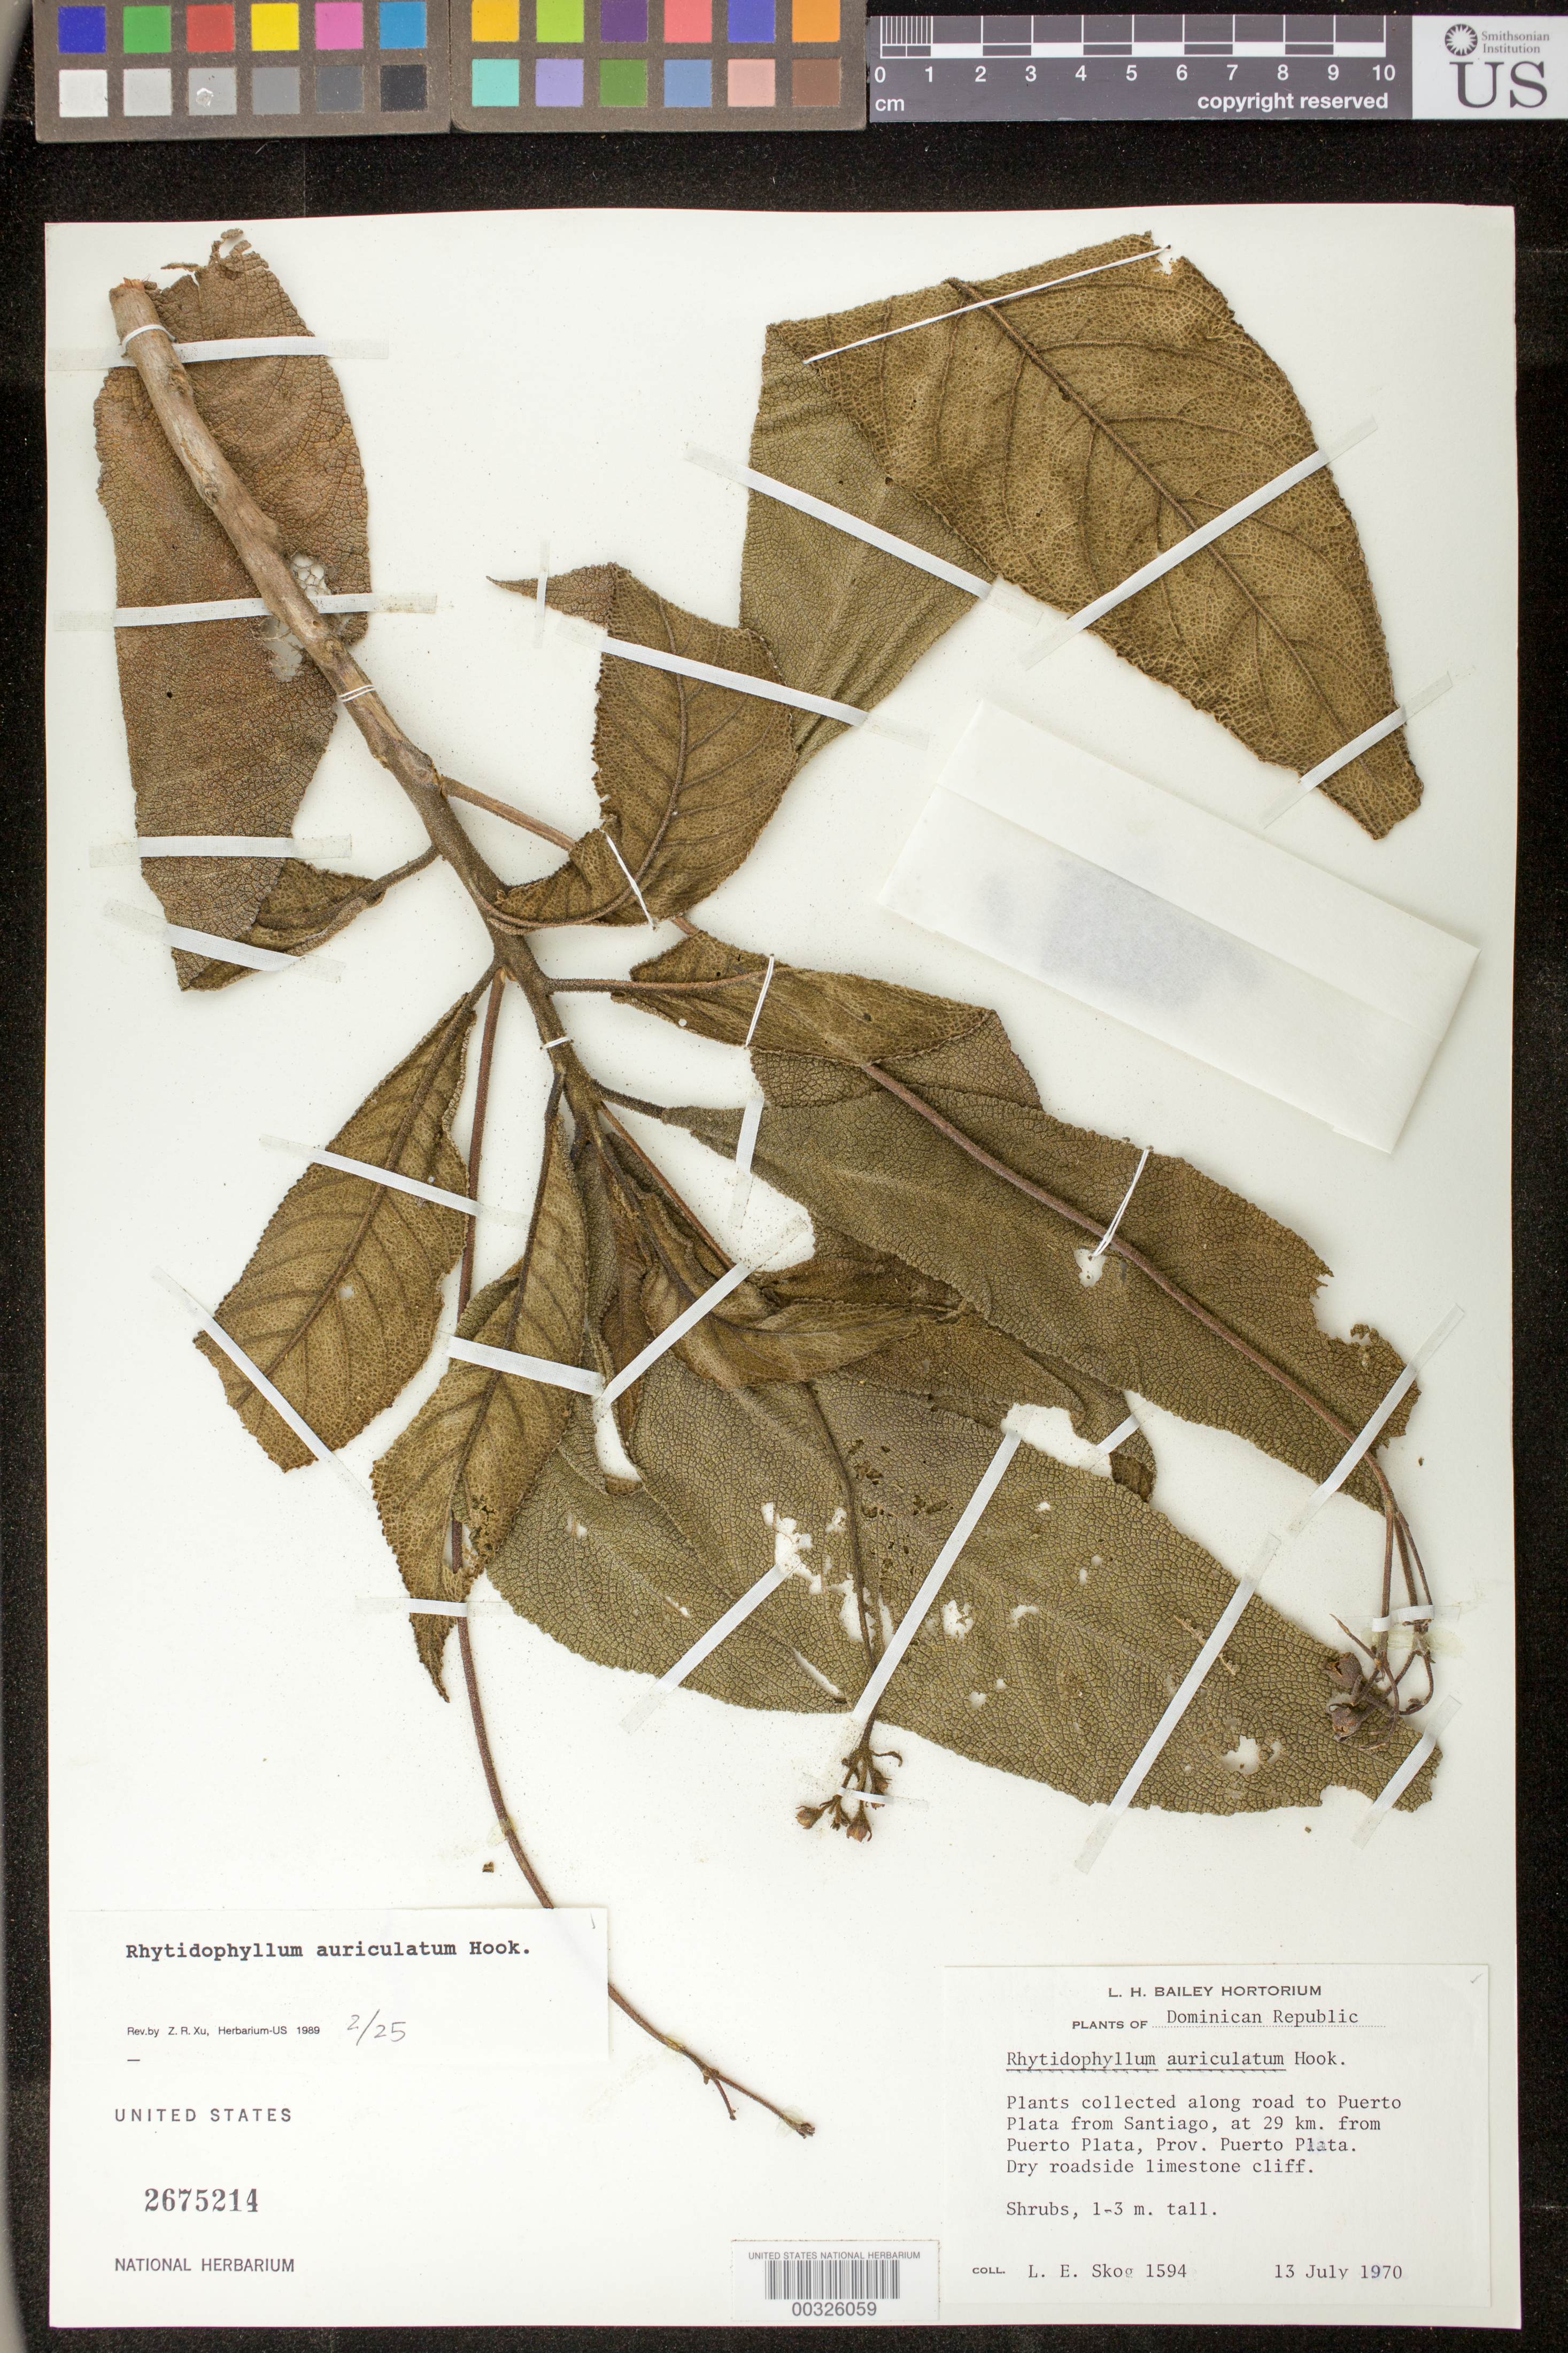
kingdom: Plantae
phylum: Tracheophyta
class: Magnoliopsida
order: Lamiales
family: Gesneriaceae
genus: Rhytidophyllum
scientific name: Rhytidophyllum auriculatum var. angustatum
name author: Urb.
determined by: Skog, Laurence E.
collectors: L. E. Skog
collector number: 1594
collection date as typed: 13 Jul 1970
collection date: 1970-07-13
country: Dominican Republic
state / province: Puerto Plata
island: Hispaniola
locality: Along road to Puerto Plata from Santiago, at 29 km from Puerto Plata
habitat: Dry roadside limestone cliff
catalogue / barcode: US 2675214